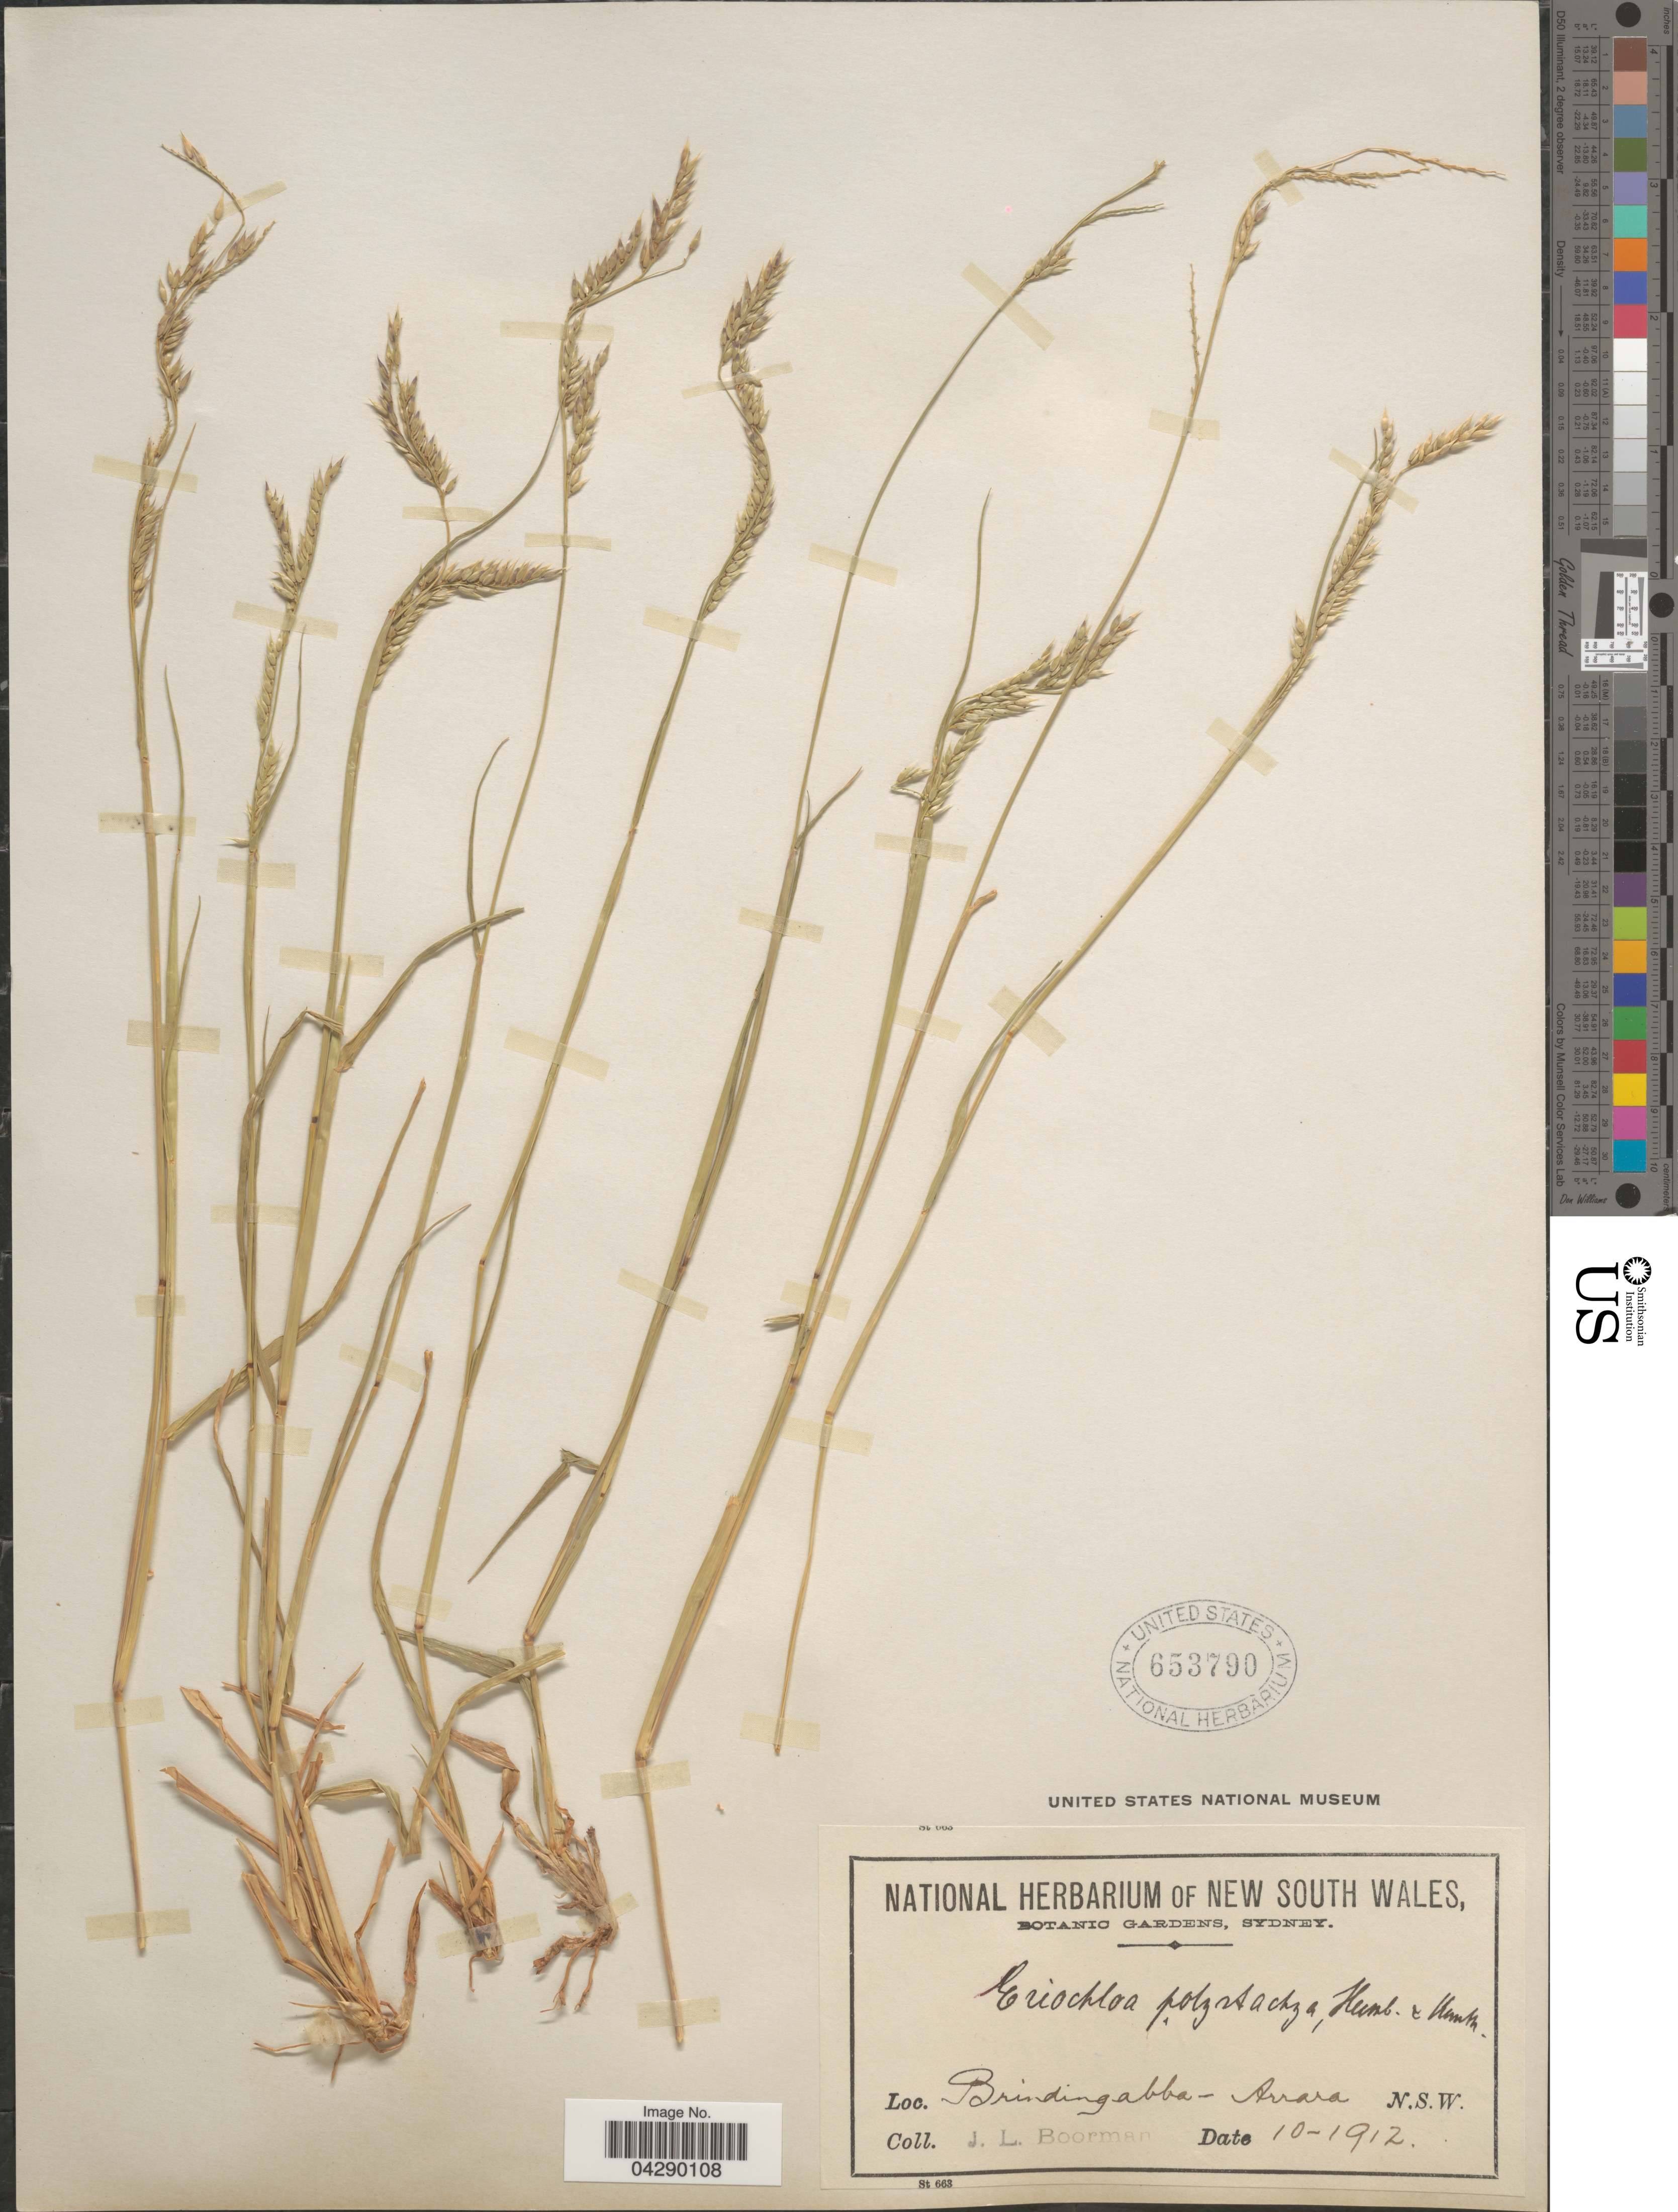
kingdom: Plantae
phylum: Tracheophyta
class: Liliopsida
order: Poales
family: Poaceae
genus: Eriochloa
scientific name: Eriochloa punctata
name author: (L.) Desv. ex Ham.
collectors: J. Boorman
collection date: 1912-10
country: Australia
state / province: New South Wales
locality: Brindingabba - Arrara.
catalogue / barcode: US 653790